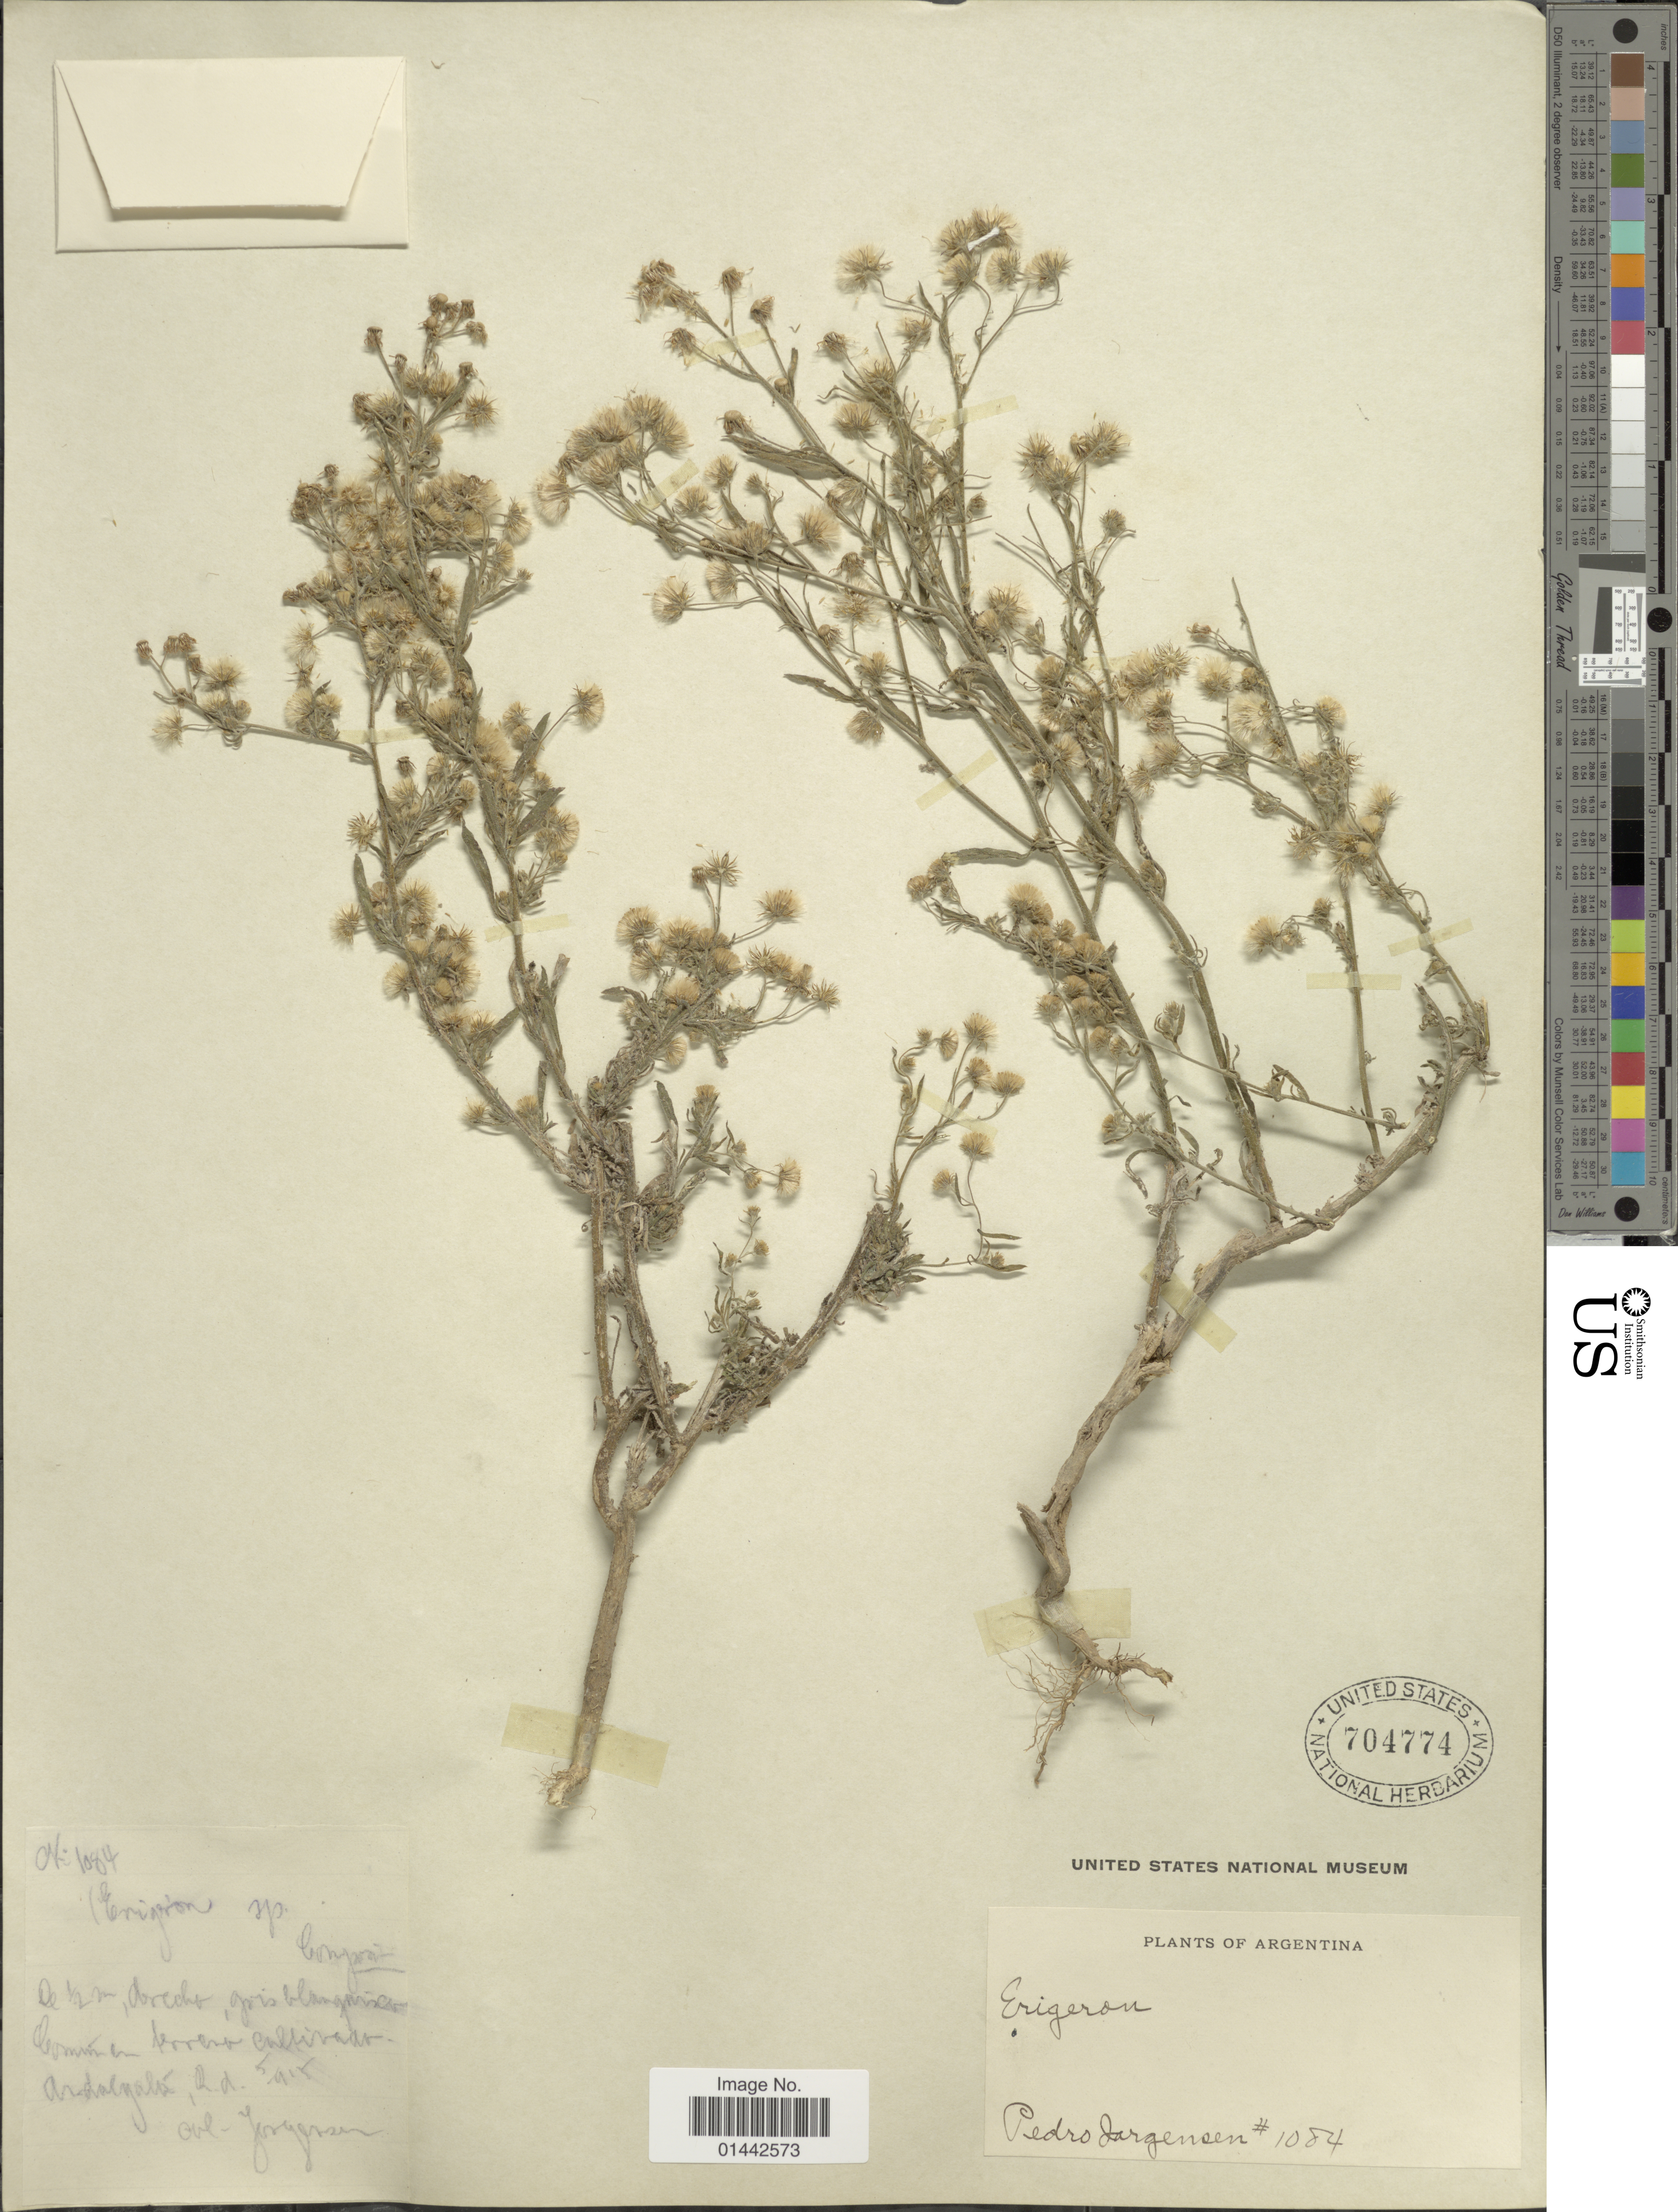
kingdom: Plantae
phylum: Tracheophyta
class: Magnoliopsida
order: Asterales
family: Asteraceae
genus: Erigeron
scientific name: Erigeron sp.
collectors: P. Jörgensen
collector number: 1084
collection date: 1915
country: Argentina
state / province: Catamarca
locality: Common en terreno cultivado Andalgalá.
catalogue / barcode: US 704774